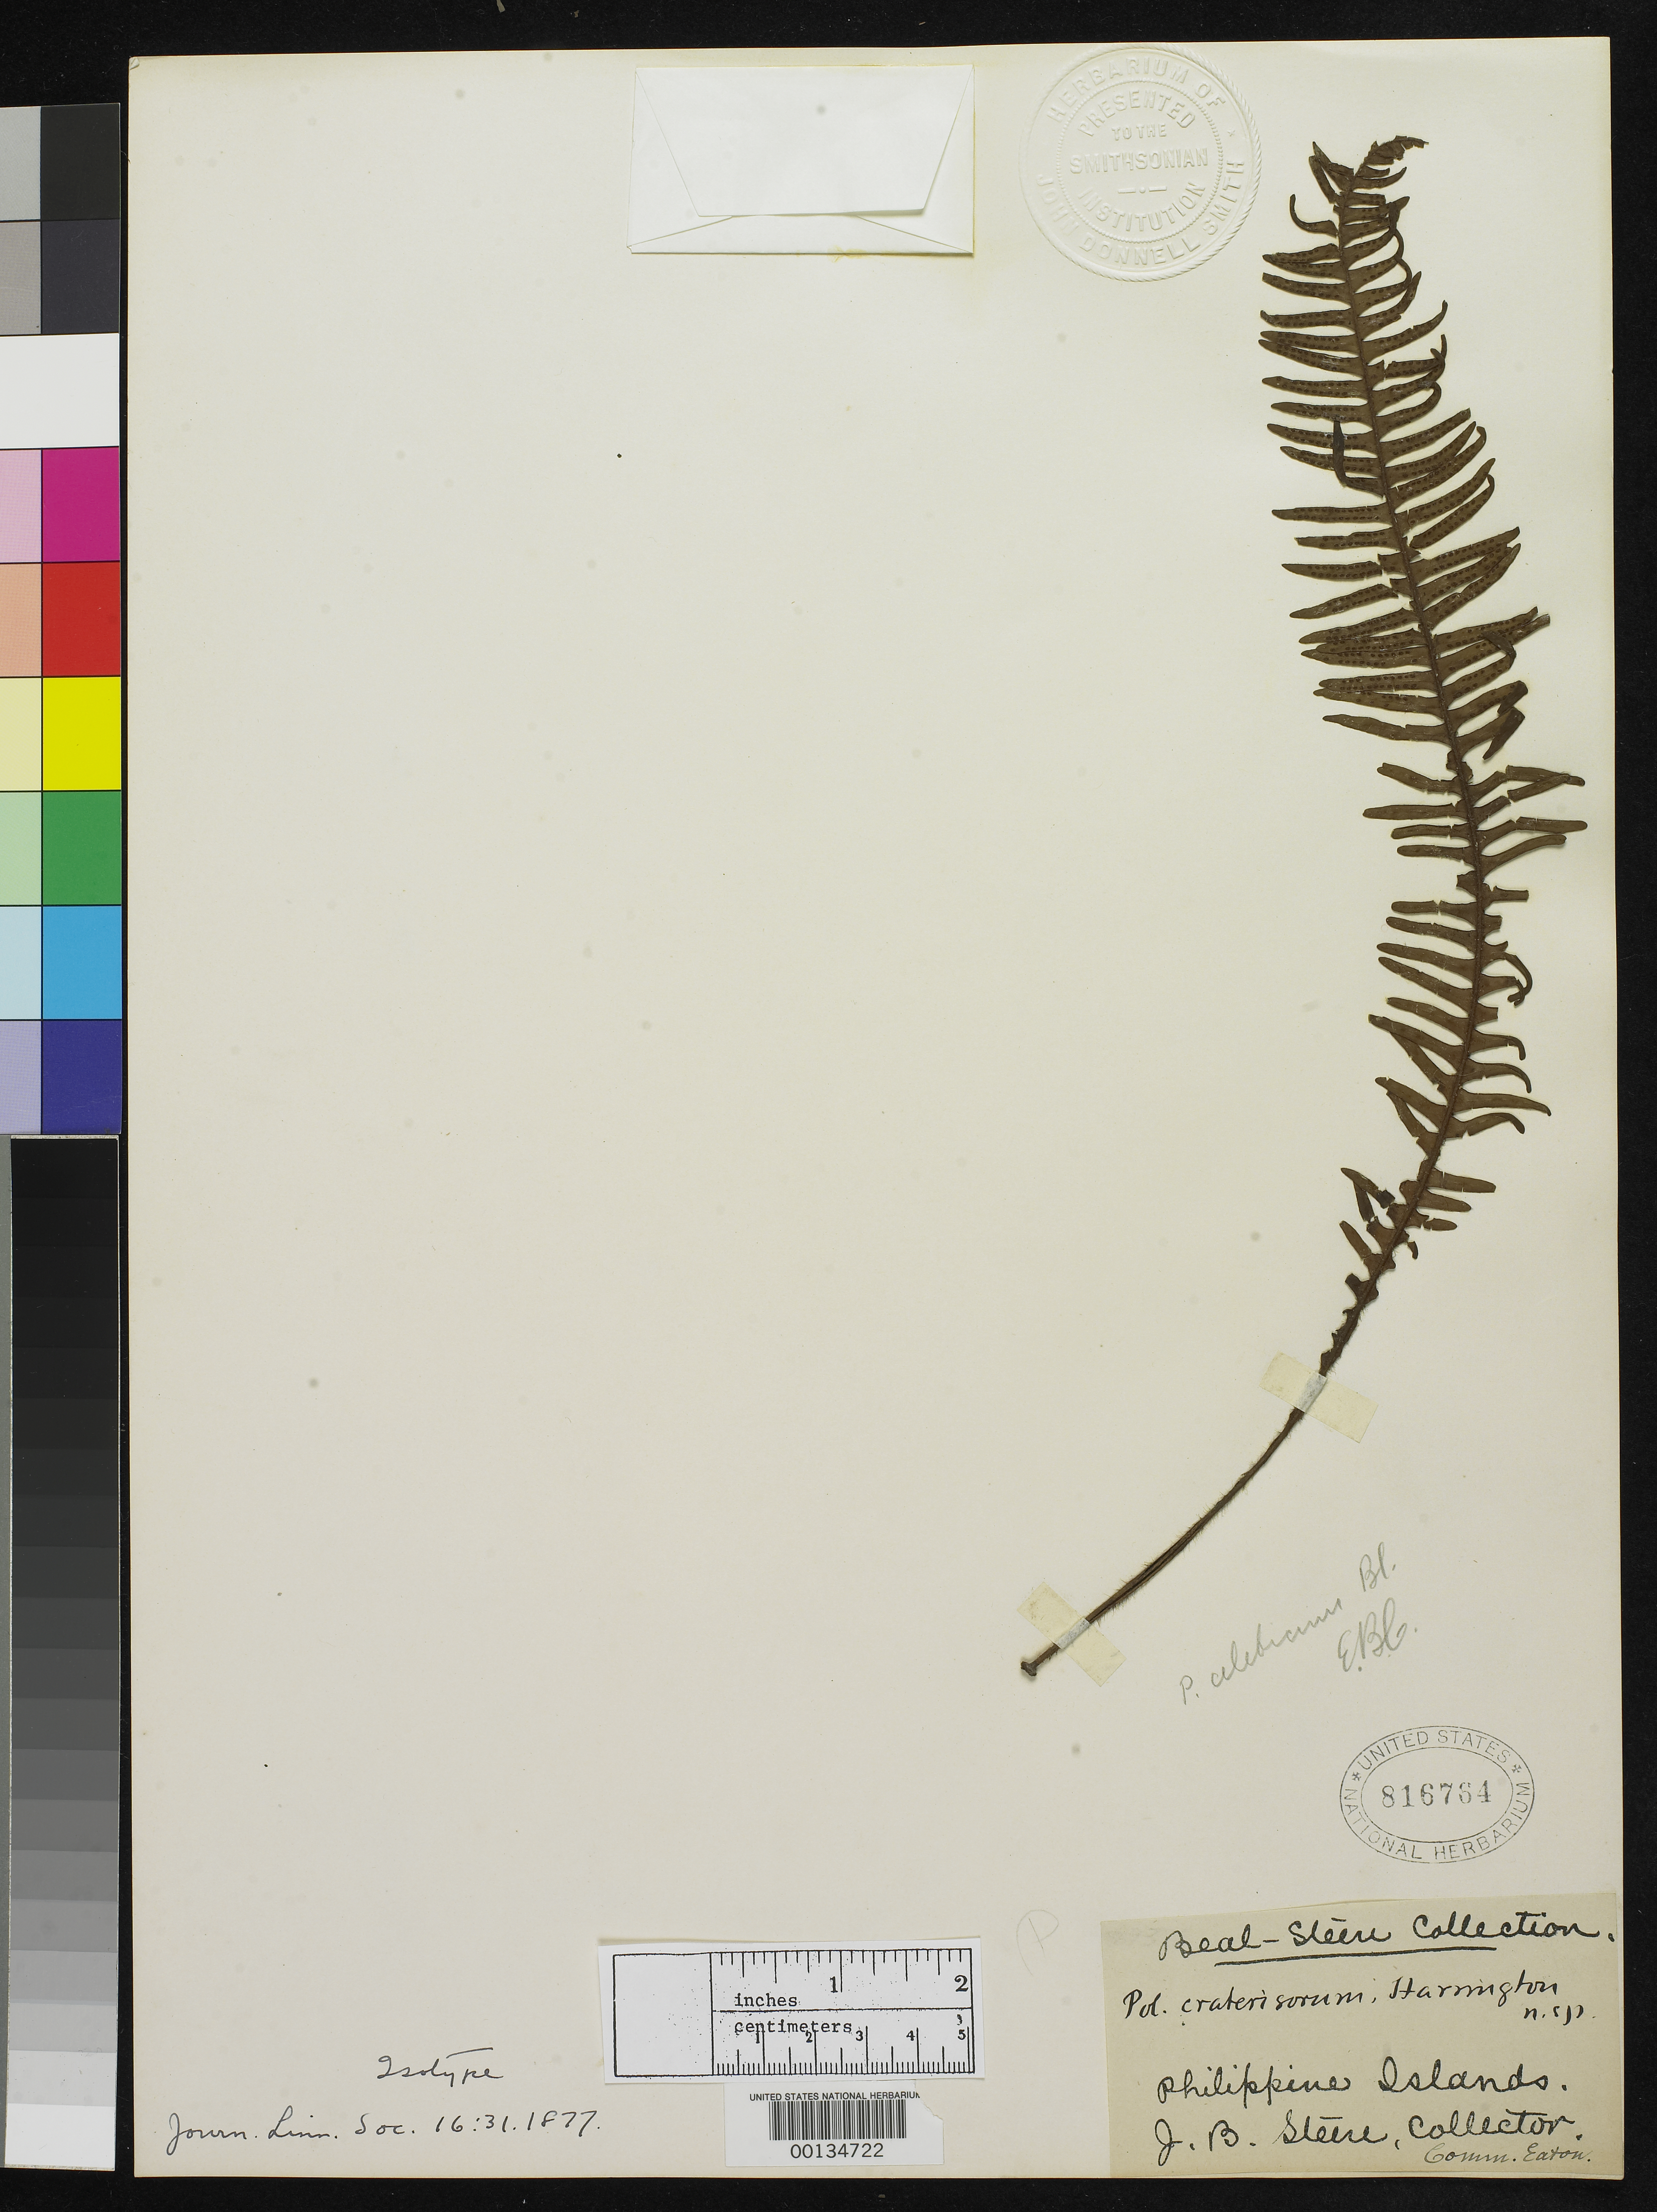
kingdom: Plantae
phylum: Tracheophyta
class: Polypodiopsida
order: Polypodiales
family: Polypodiaceae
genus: Polypodium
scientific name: Polypodium craterisorum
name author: Harr.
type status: Type Collection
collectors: J. B. Steere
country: Philippines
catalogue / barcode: US 816764